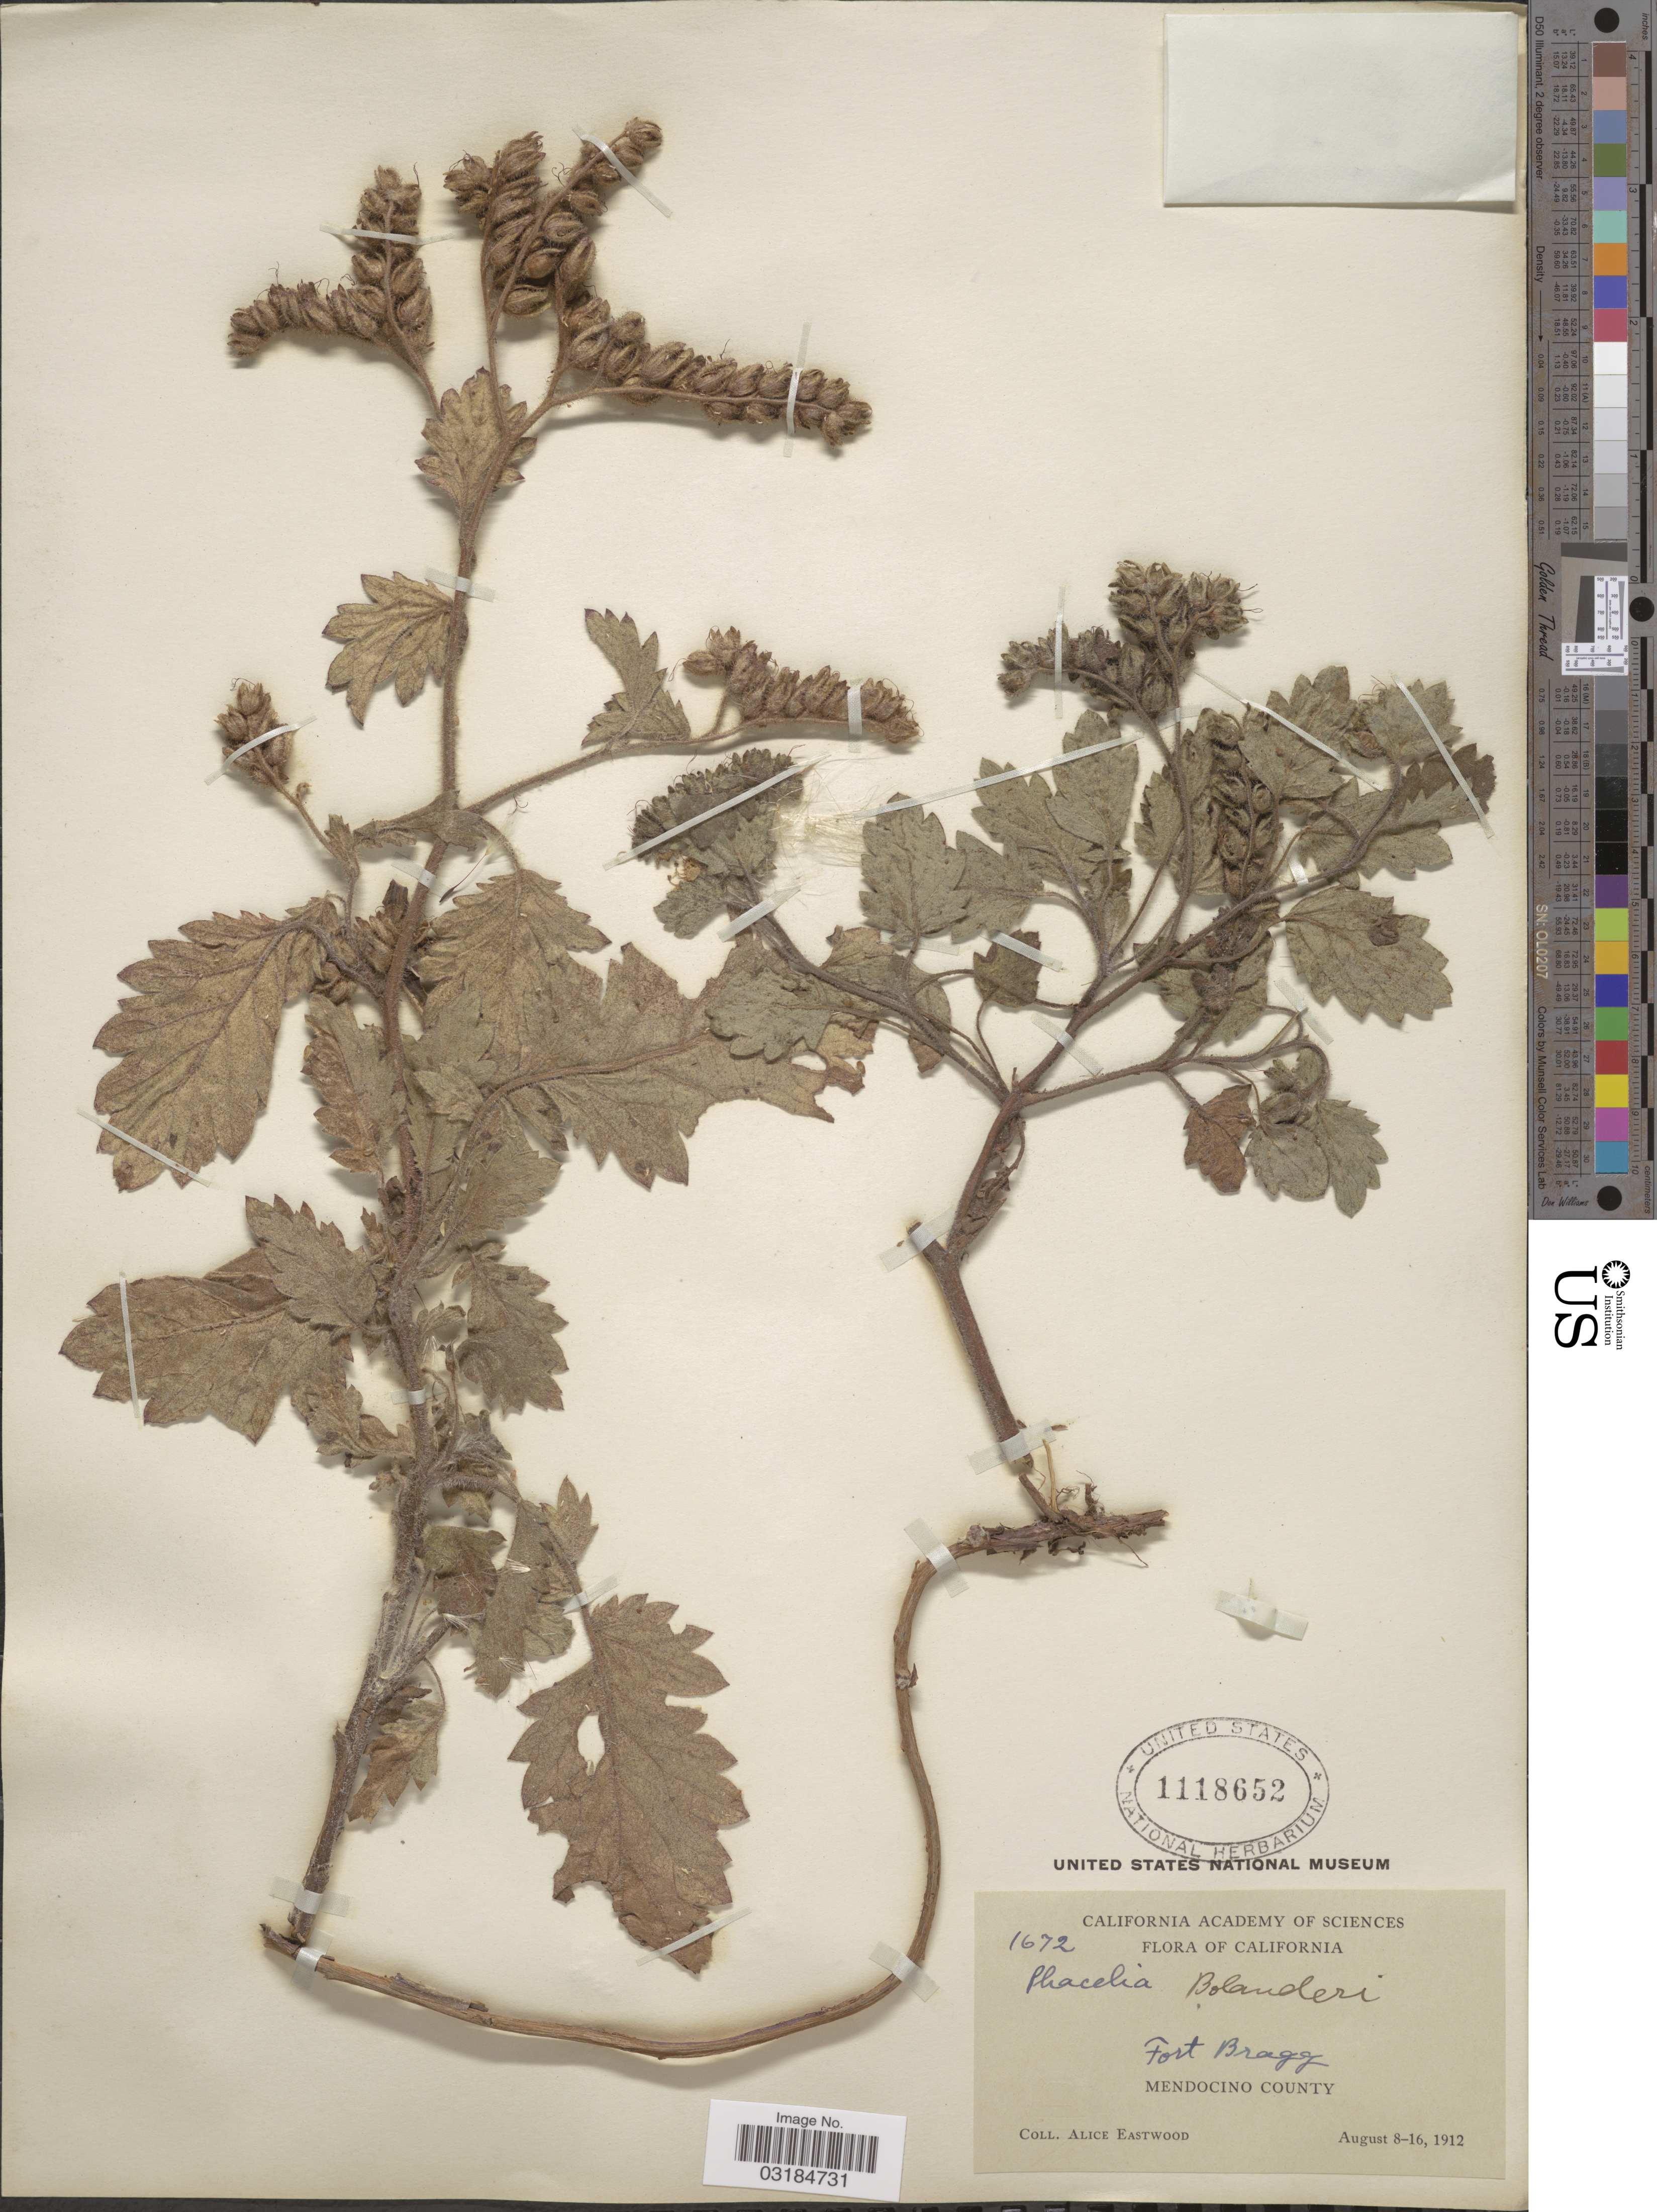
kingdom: Plantae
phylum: Tracheophyta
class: Magnoliopsida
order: Boraginales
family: Hydrophyllaceae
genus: Phacelia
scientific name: Phacelia bolanderi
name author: A. Gray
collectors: A. Eastwood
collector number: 1672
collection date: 1912-08-08/1912-08-16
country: United States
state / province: California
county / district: Mendocino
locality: Fort Bragg, Mendocino County.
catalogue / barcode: US 1118652